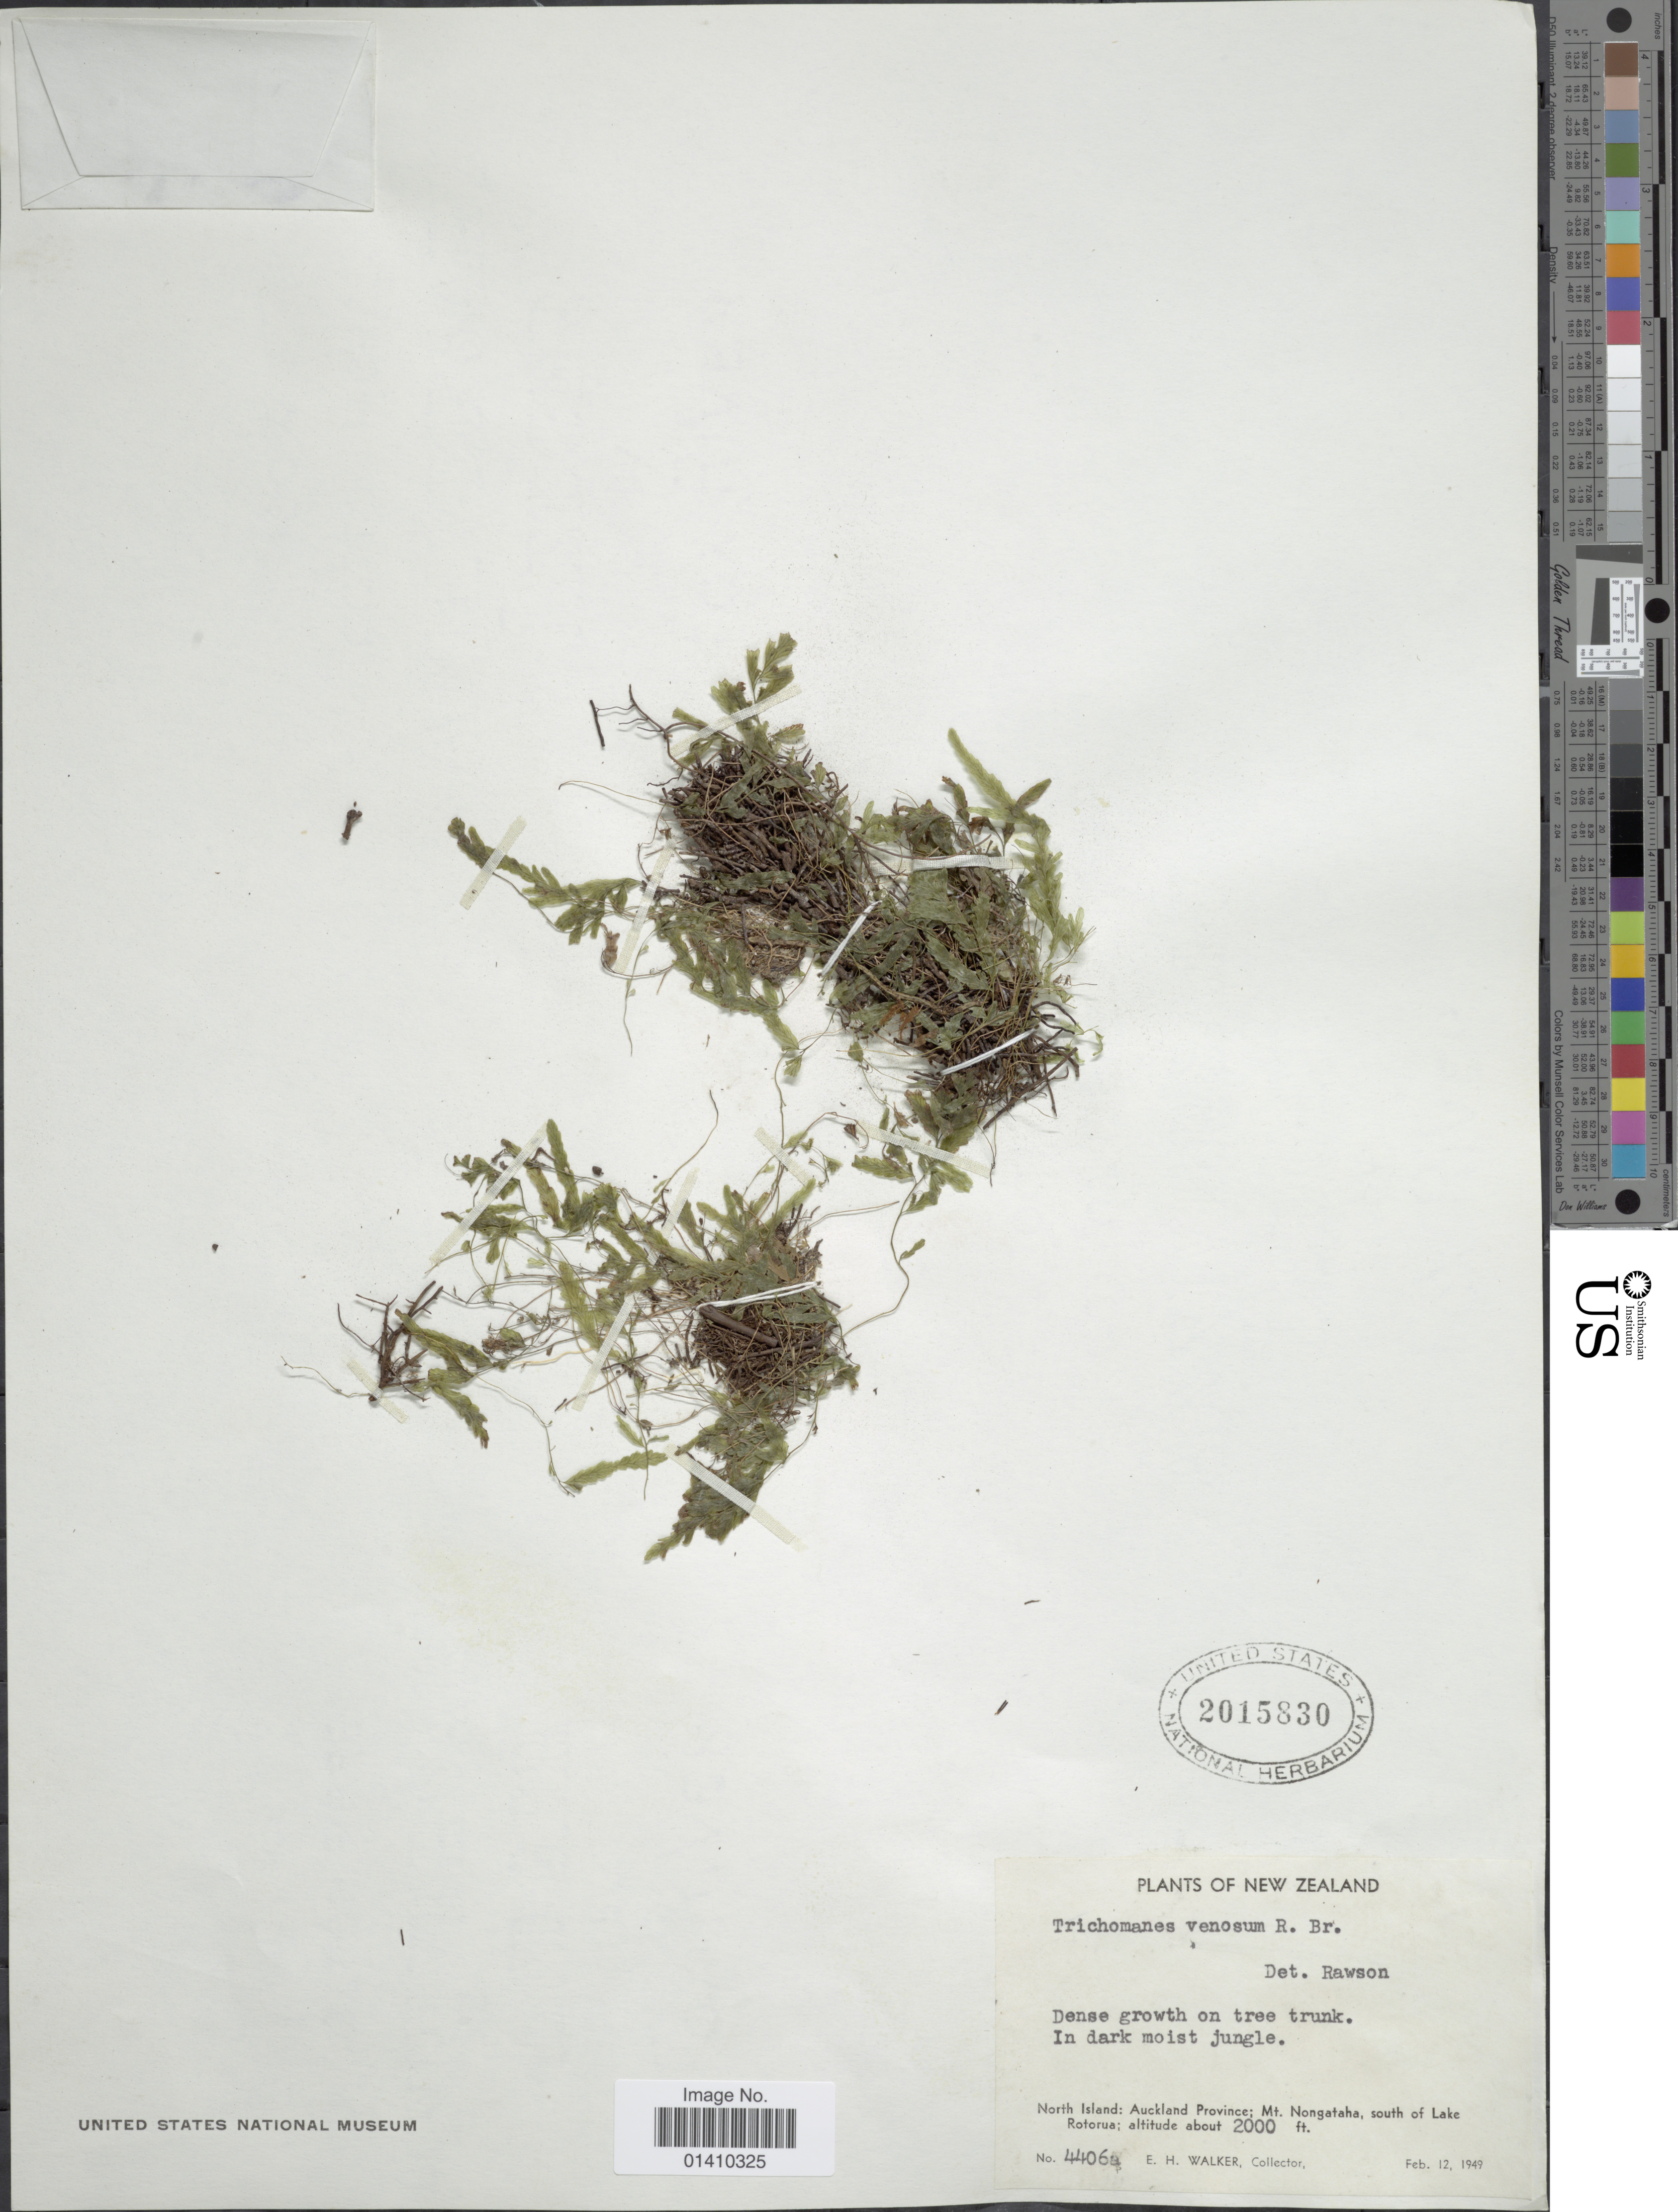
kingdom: Plantae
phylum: Tracheophyta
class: Polypodiopsida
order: Hymenophyllales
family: Hymenophyllaceae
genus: Polyphlebium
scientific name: Polyphlebium venosum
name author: (R. Br.) Copel.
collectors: E. H. Walker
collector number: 4406a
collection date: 1949-02-12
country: New Zealand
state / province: Auckland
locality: North Island: Mt. Nongataha, south of Lake Rotorua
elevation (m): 610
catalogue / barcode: US 2015830